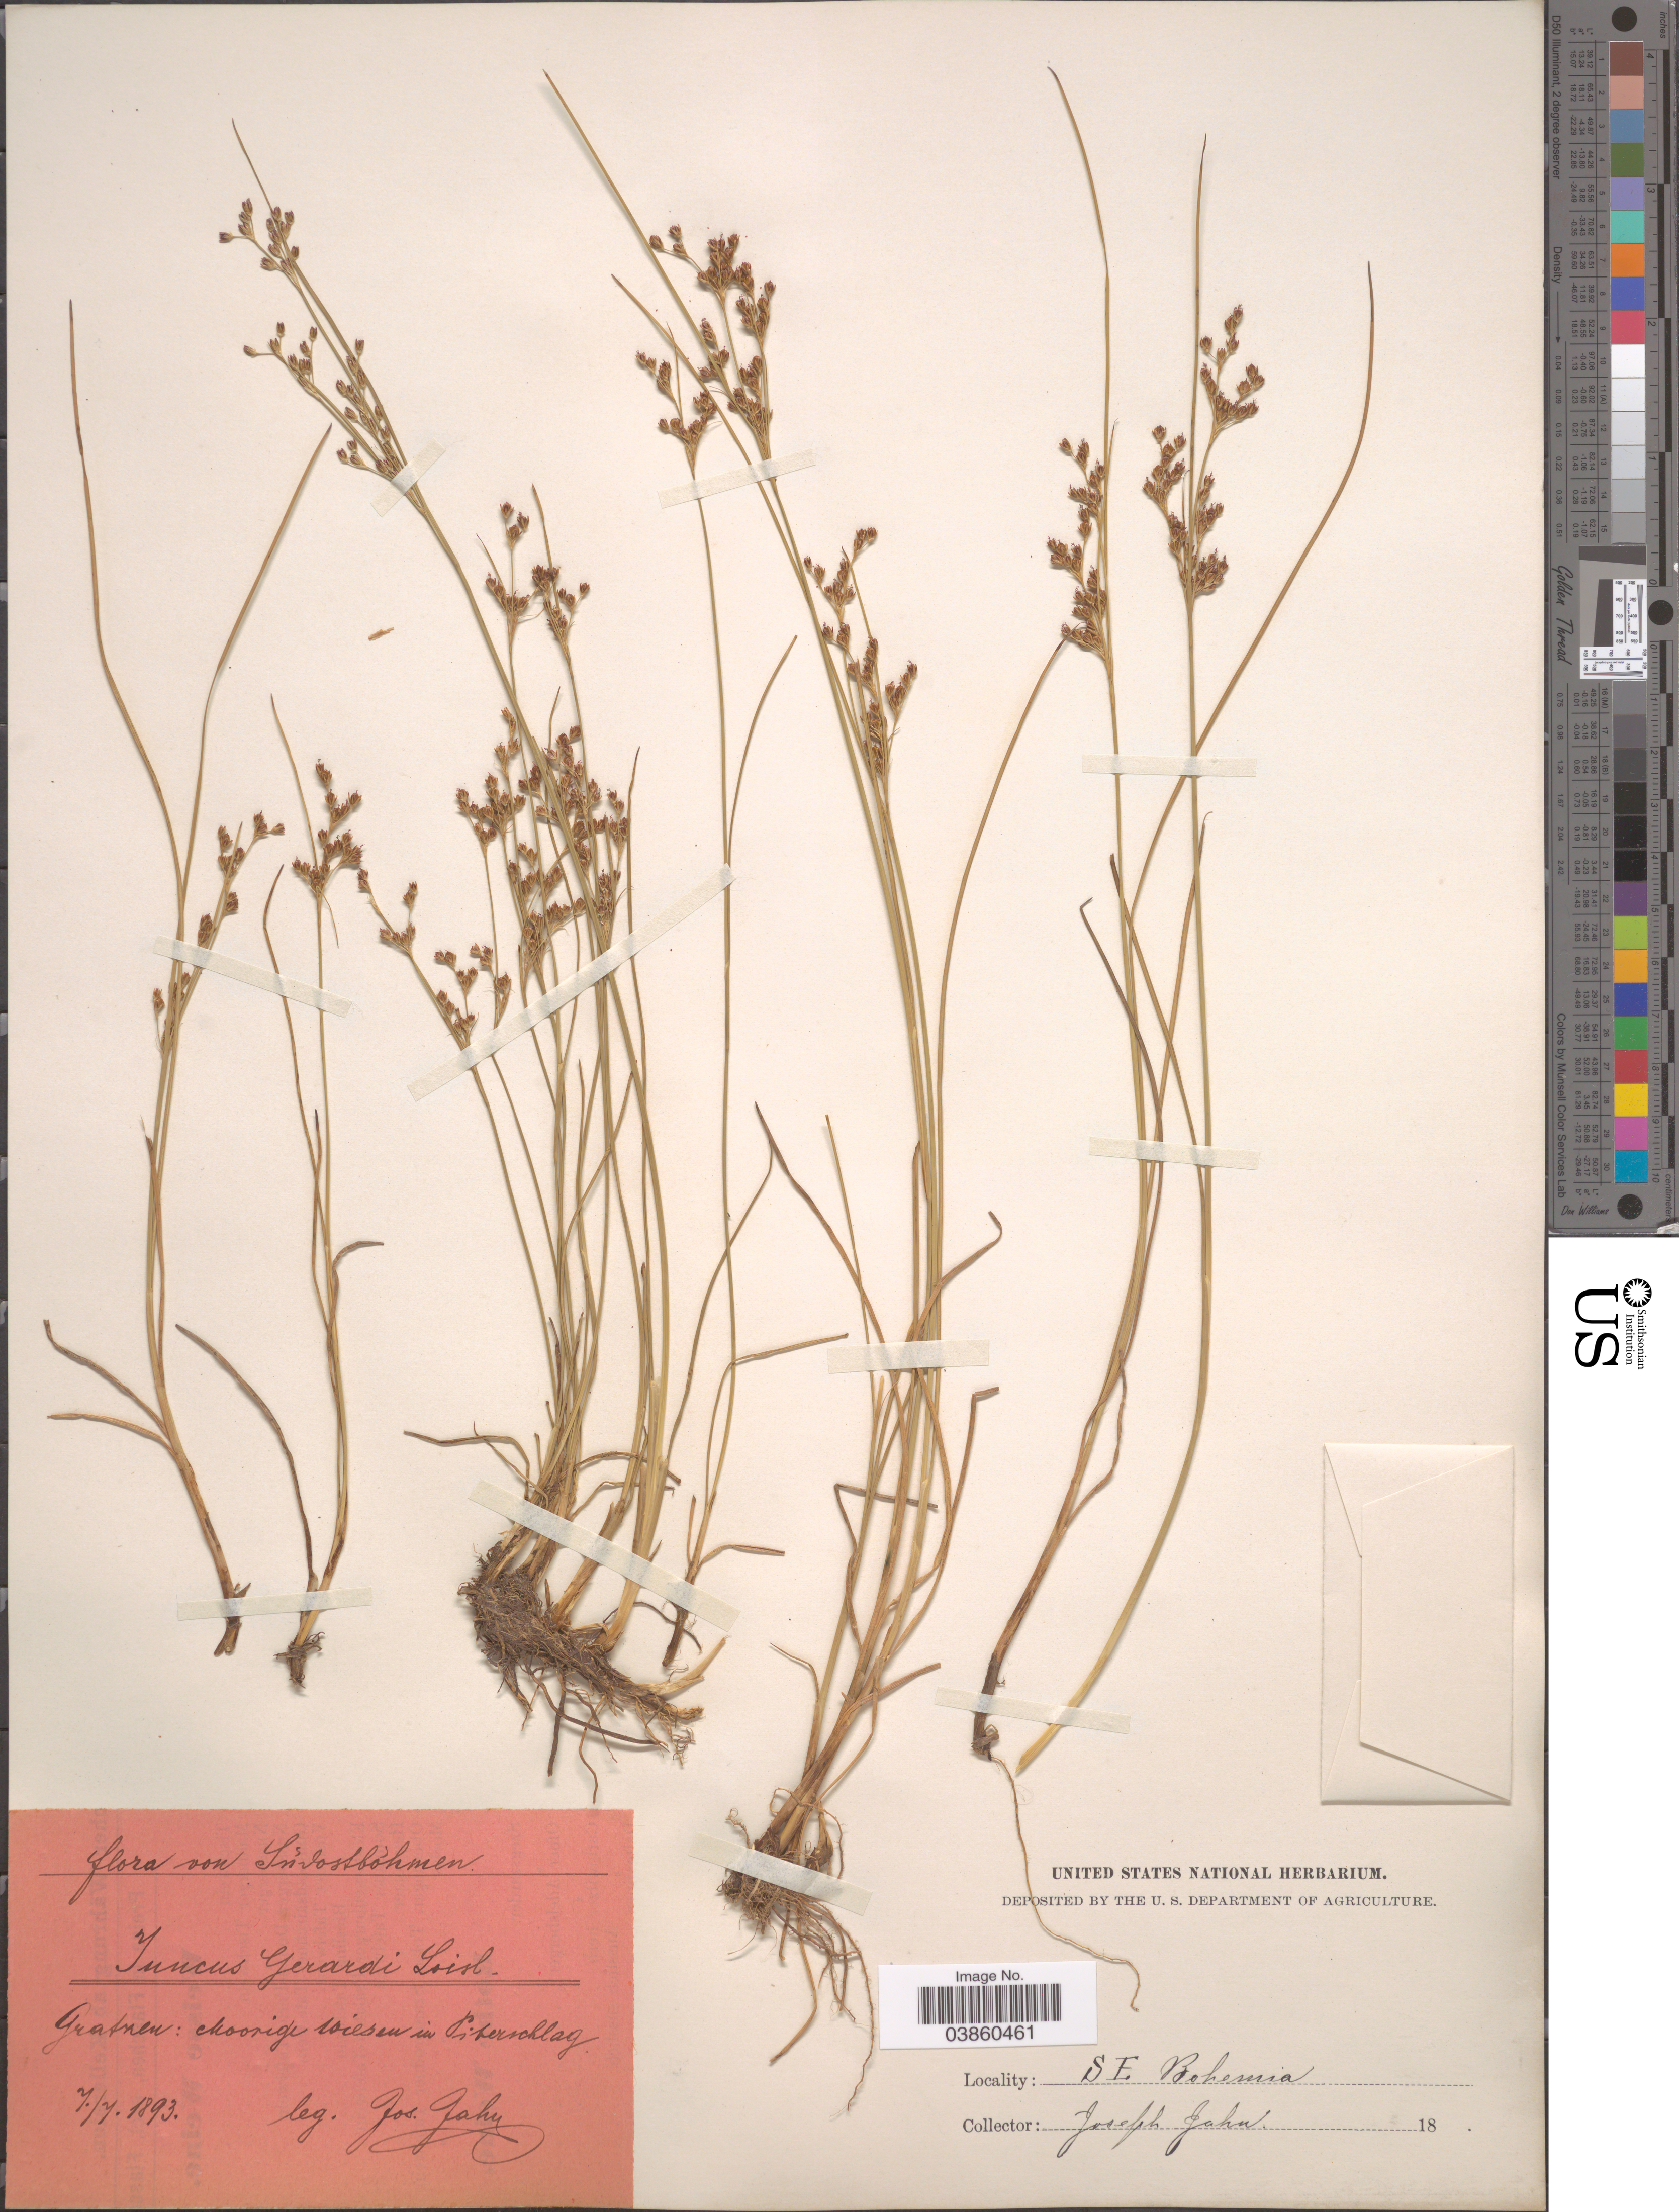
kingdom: Plantae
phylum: Tracheophyta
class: Liliopsida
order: Poales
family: Juncaceae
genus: Juncus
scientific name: Juncus gerardi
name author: Loisel.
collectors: J. John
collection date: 1893-07-07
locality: Invossbohmen [interpreted]. S.E. Bohemia. Grafnen [interpreted]: Mooridge [interpreted] Wiesen in Piberschlag.